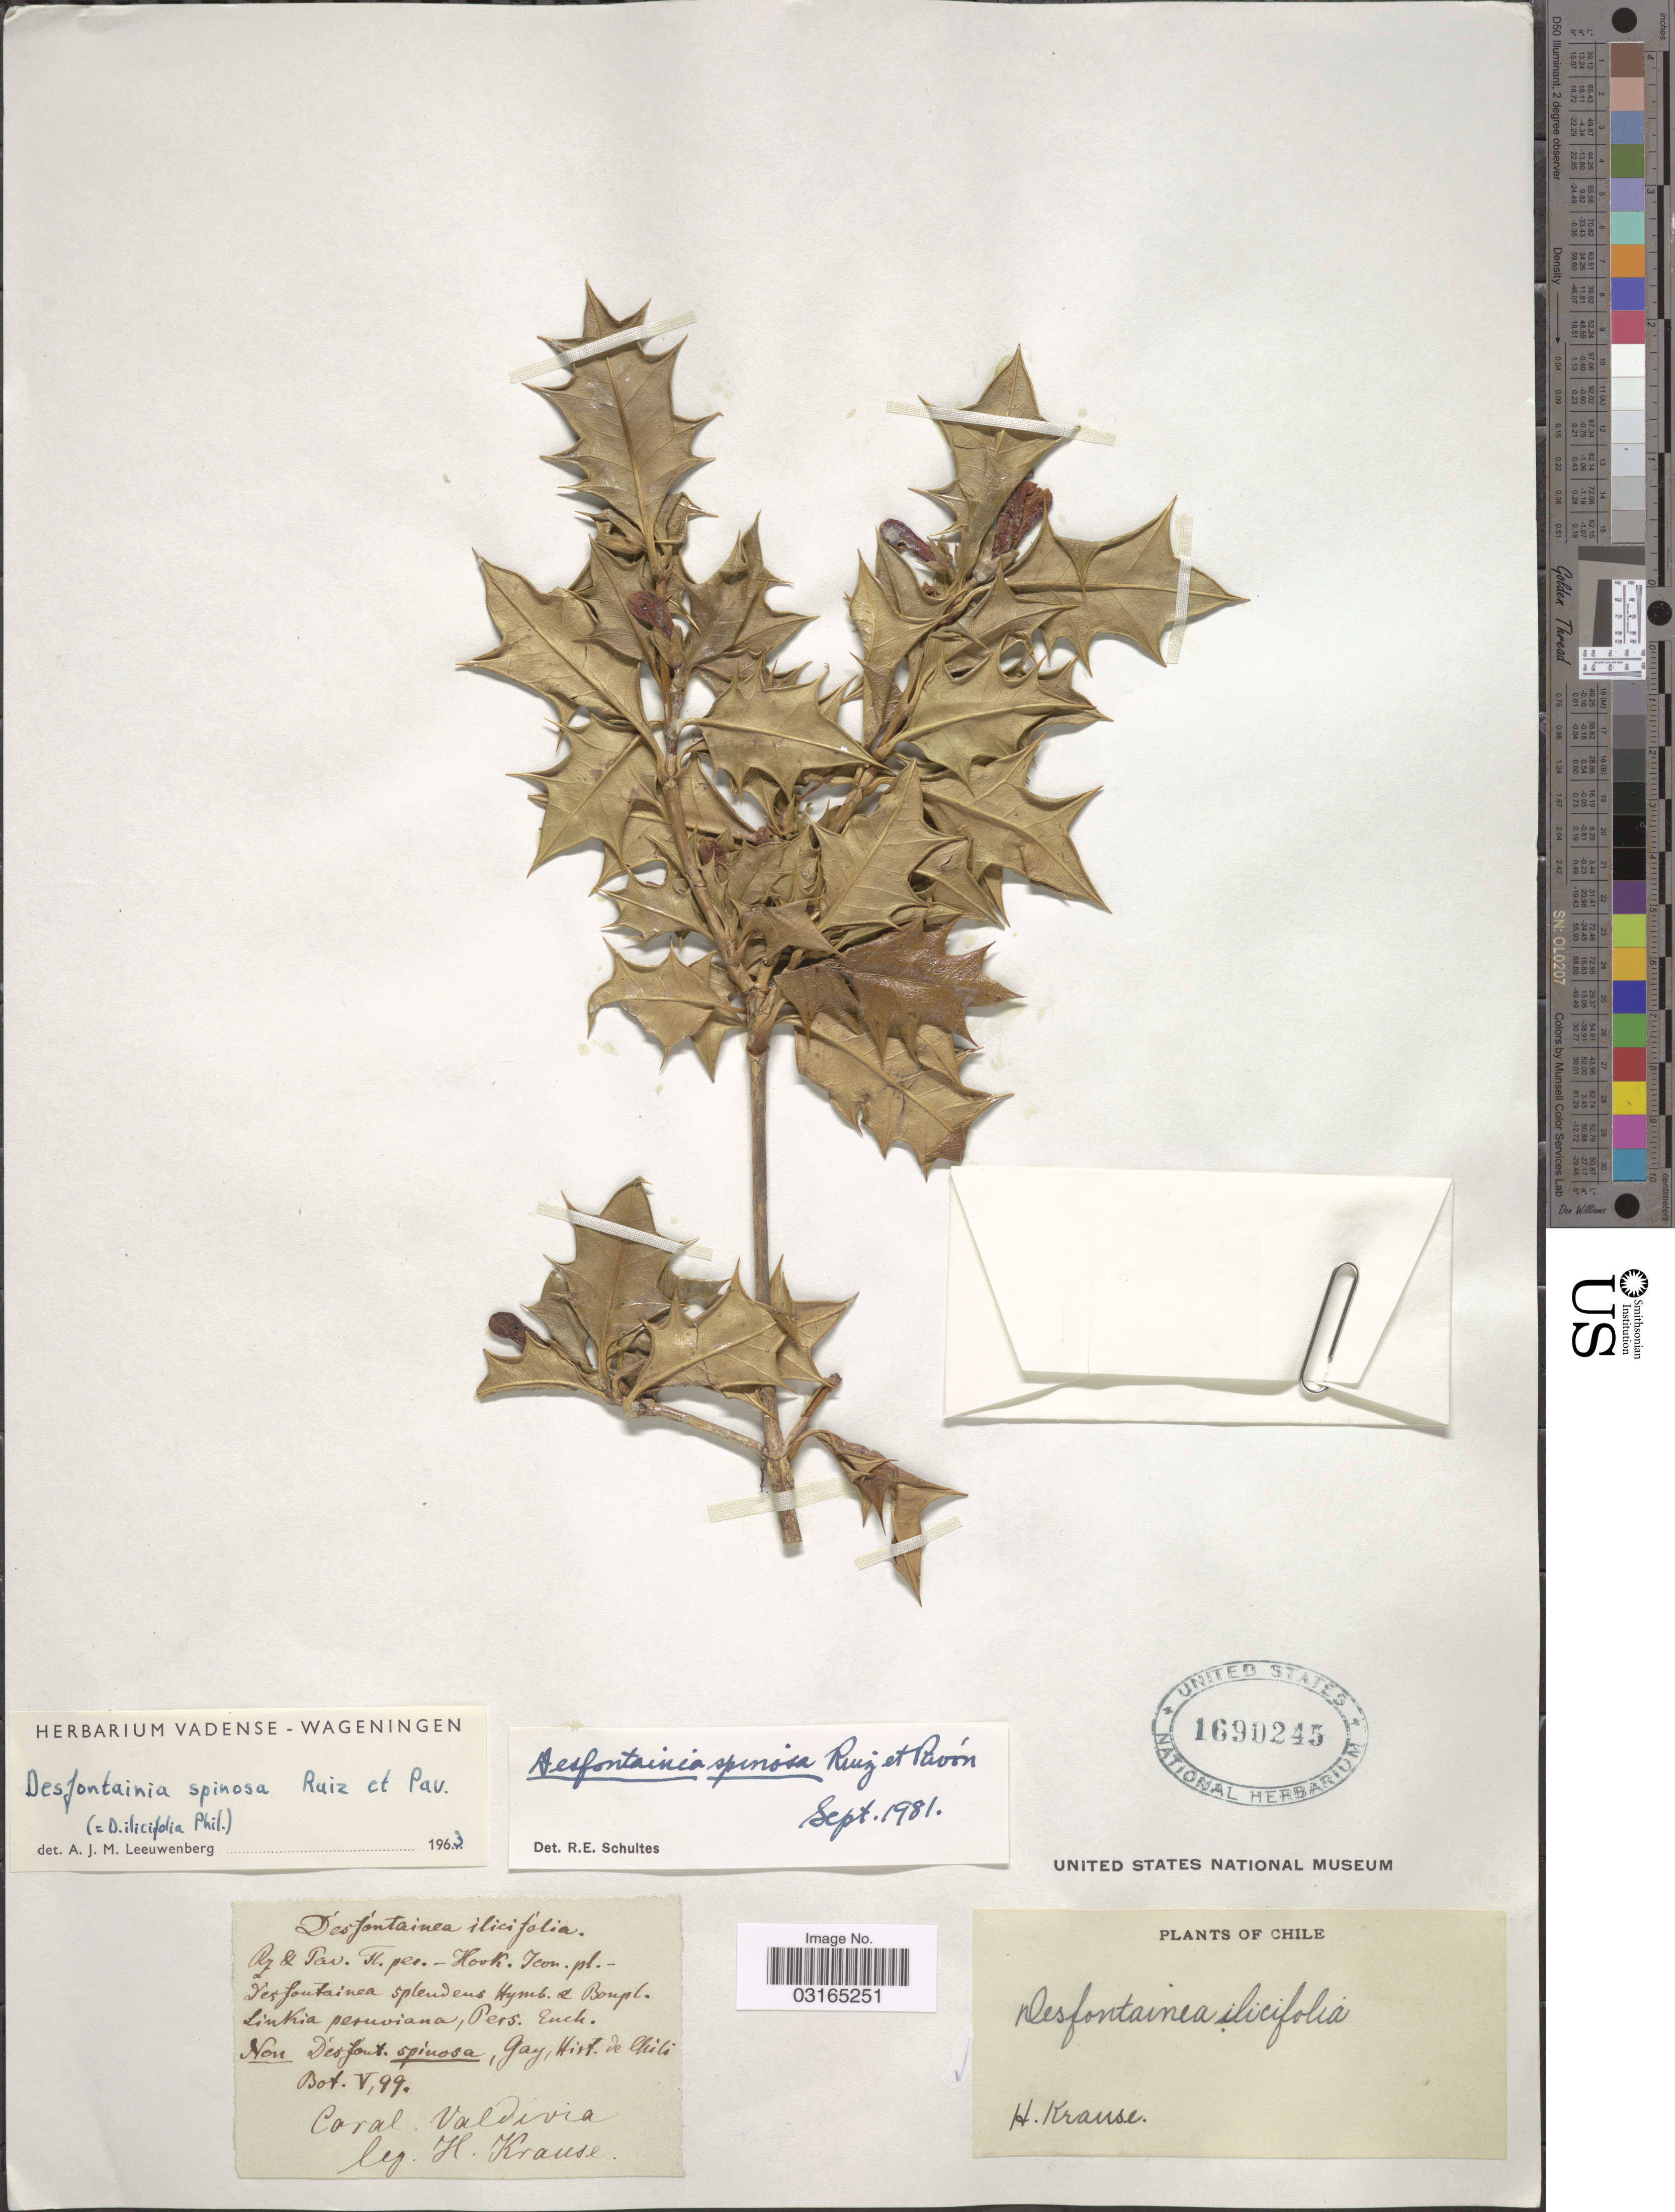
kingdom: Plantae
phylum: Tracheophyta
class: Magnoliopsida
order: Bruniales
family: Columelliaceae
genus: Desfontainia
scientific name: Desfontainia spinosa var. spinosa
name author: Ruiz & Pav.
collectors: H. Krause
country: Chile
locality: Coral. Valdivia.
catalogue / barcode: US 1690245